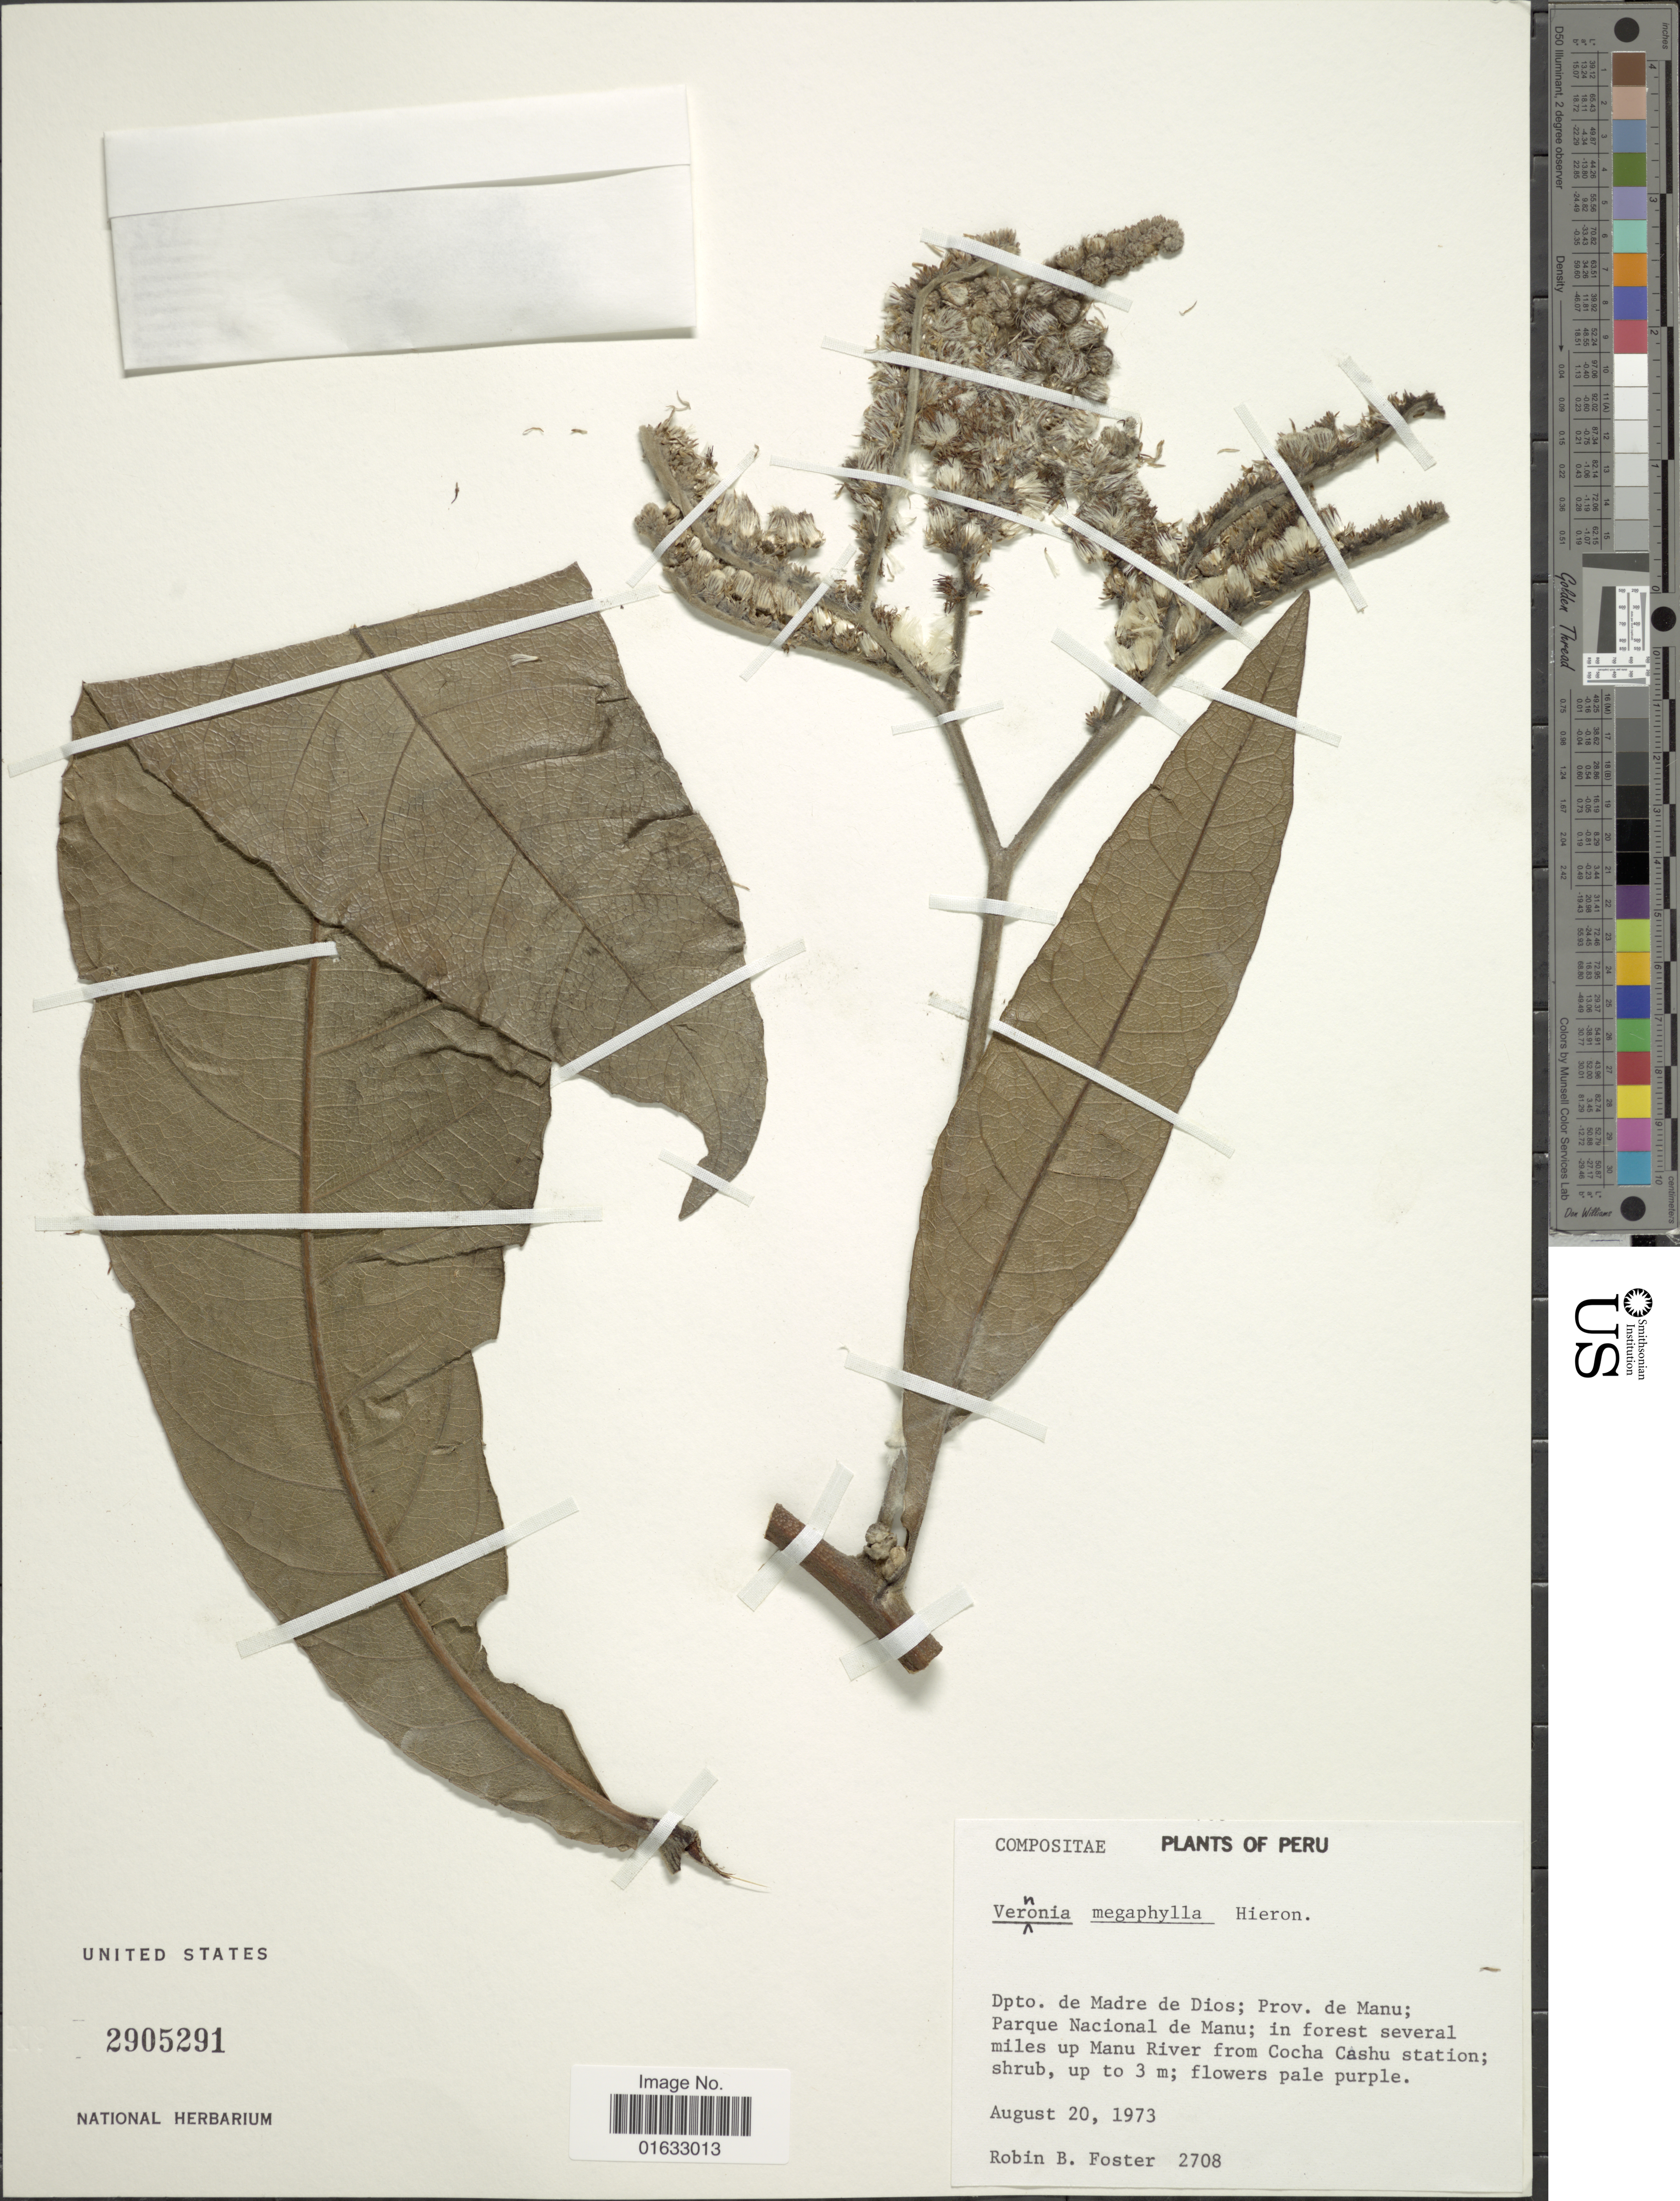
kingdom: Plantae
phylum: Tracheophyta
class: Magnoliopsida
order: Asterales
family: Asteraceae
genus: Eirmocephala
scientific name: Eirmocephala megaphylla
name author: (Hieron.) H. Rob.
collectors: R. B. Foster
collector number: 2708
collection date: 1973-08-20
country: Peru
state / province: Madre de Dios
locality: Peru, Dpto. de Madre de Dios: Prov. de Manu; Parque Nacional de Manu; in forest several miles up Manu River from Cocha Cashu station.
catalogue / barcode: US 2905291